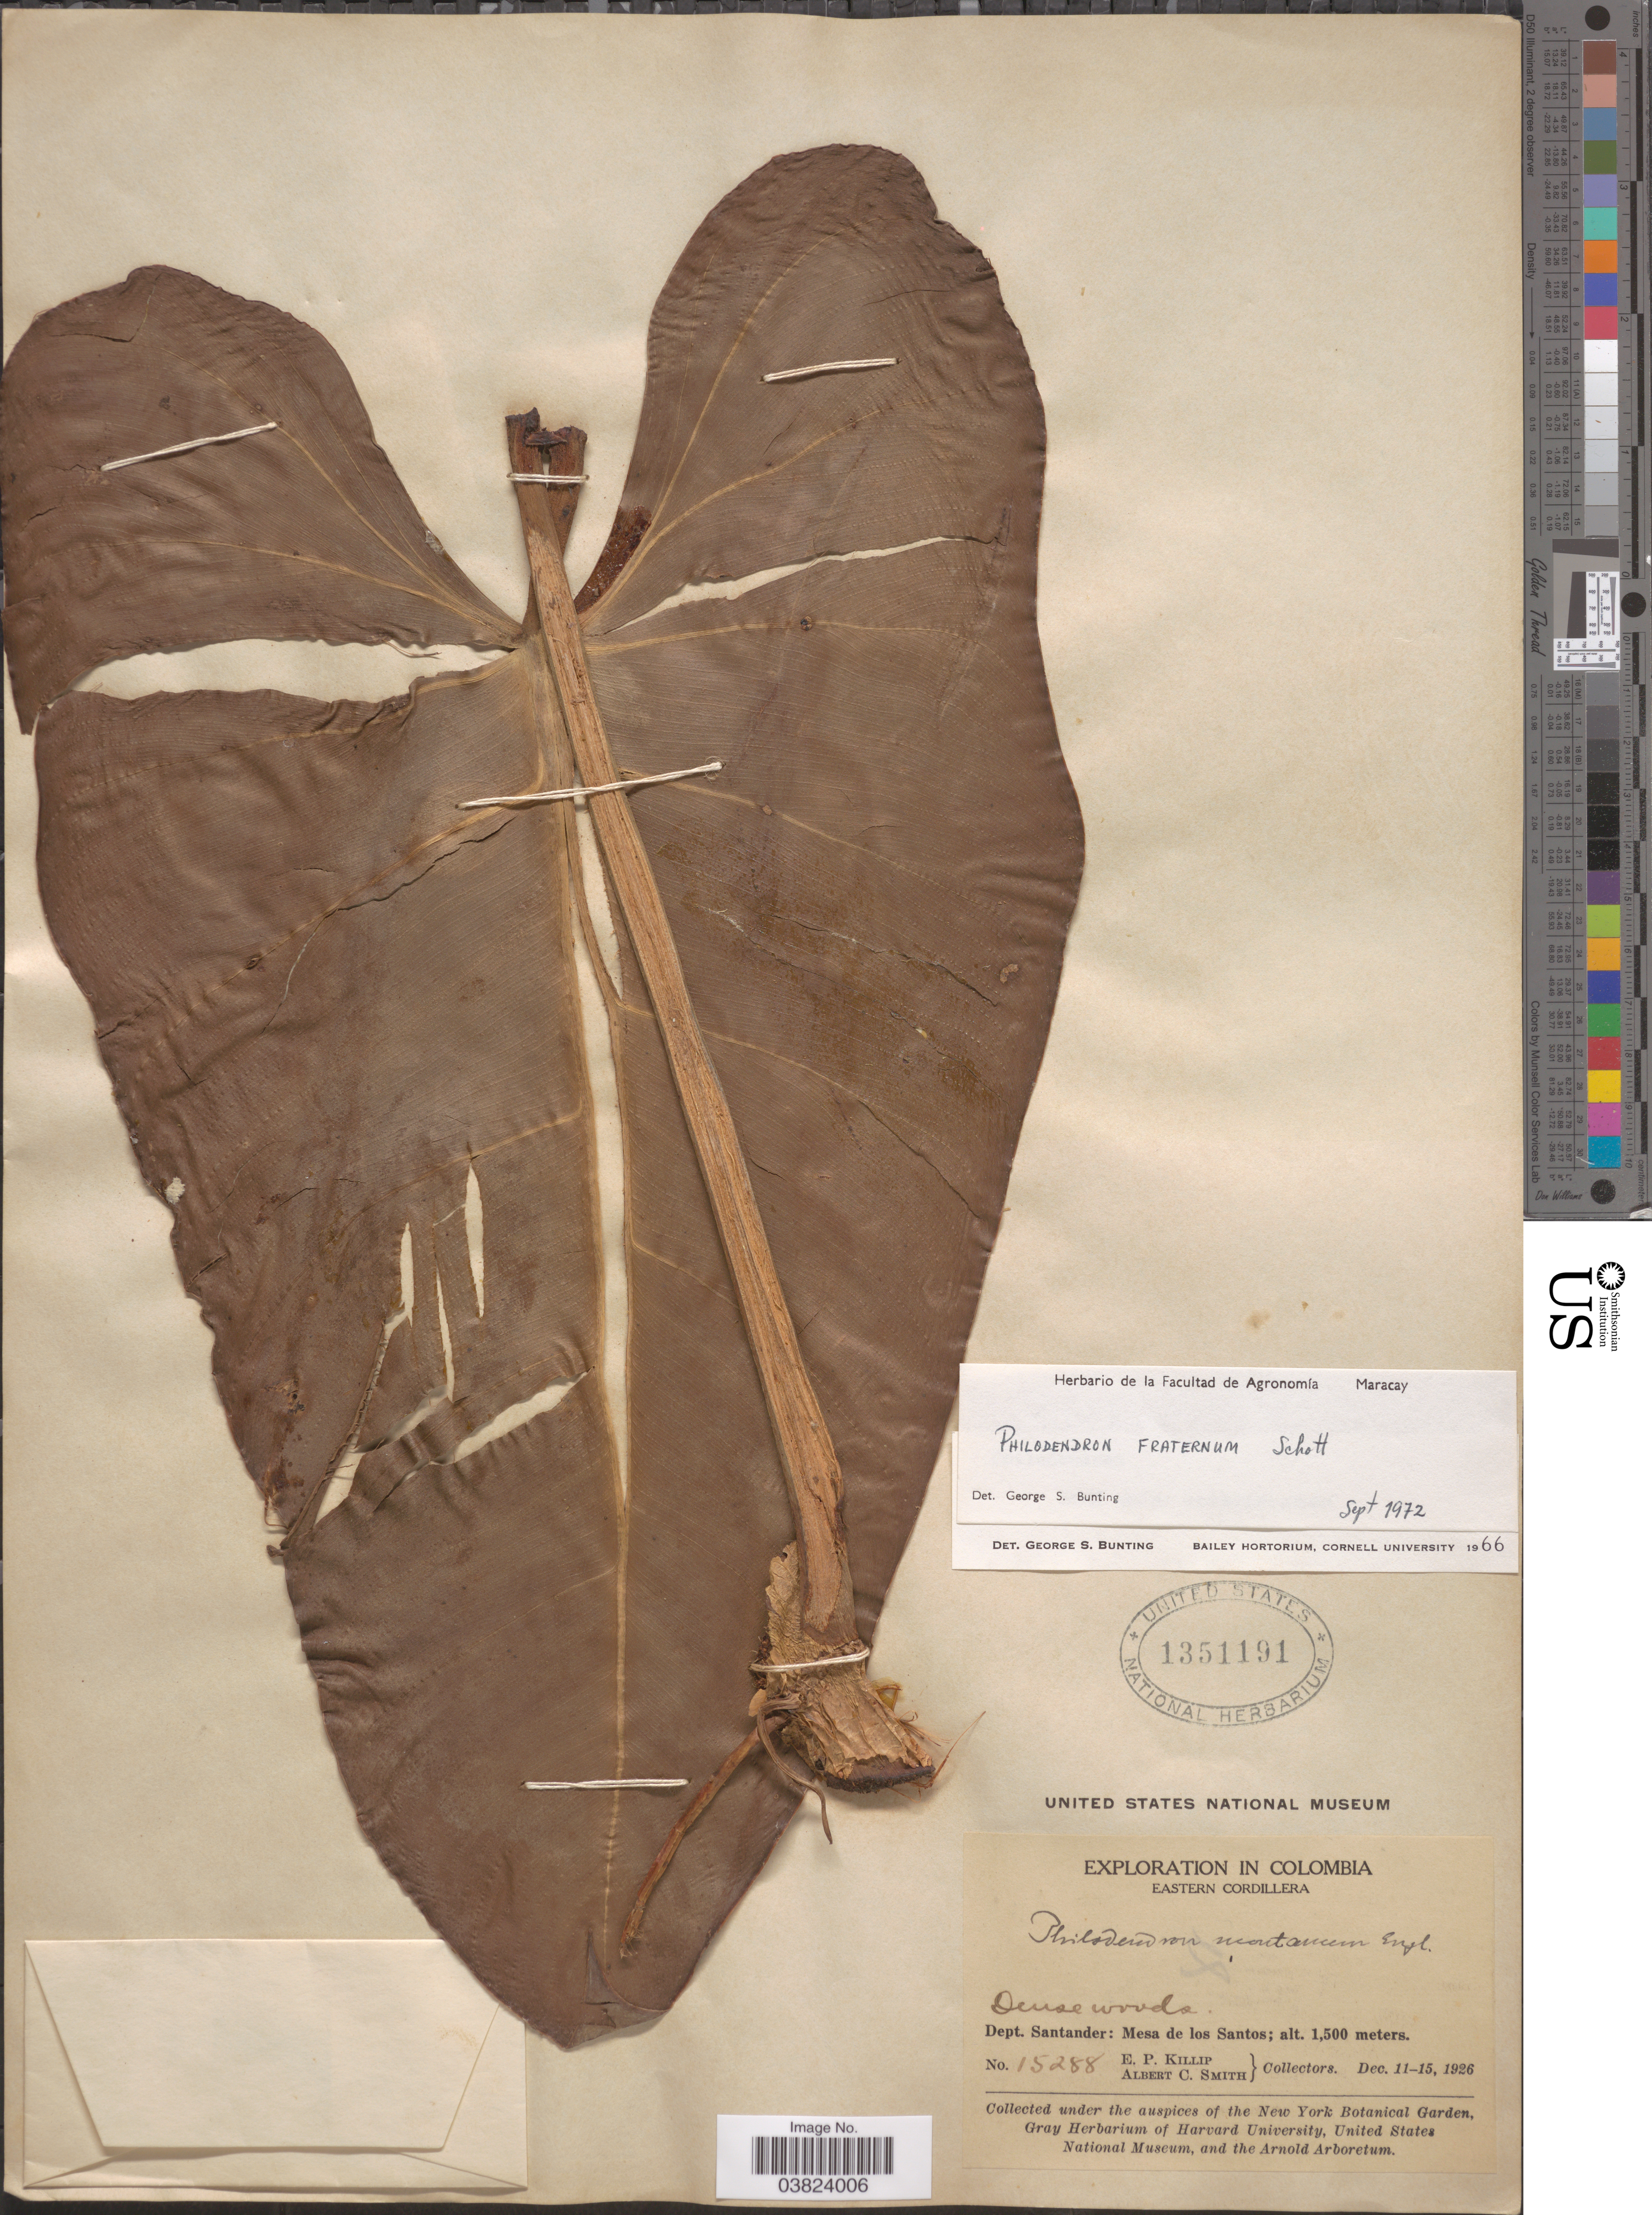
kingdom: Plantae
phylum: Tracheophyta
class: Liliopsida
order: Alismatales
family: Araceae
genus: Philodendron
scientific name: Philodendron fraternum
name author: Schott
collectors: E. P. Killip & A. C. Smith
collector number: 15288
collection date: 1926-12-11/1926-12-15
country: Colombia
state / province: Santander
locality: Eastern Cordillera. Dept. Santander: Mesa de los Santos.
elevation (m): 1500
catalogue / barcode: US 1351191